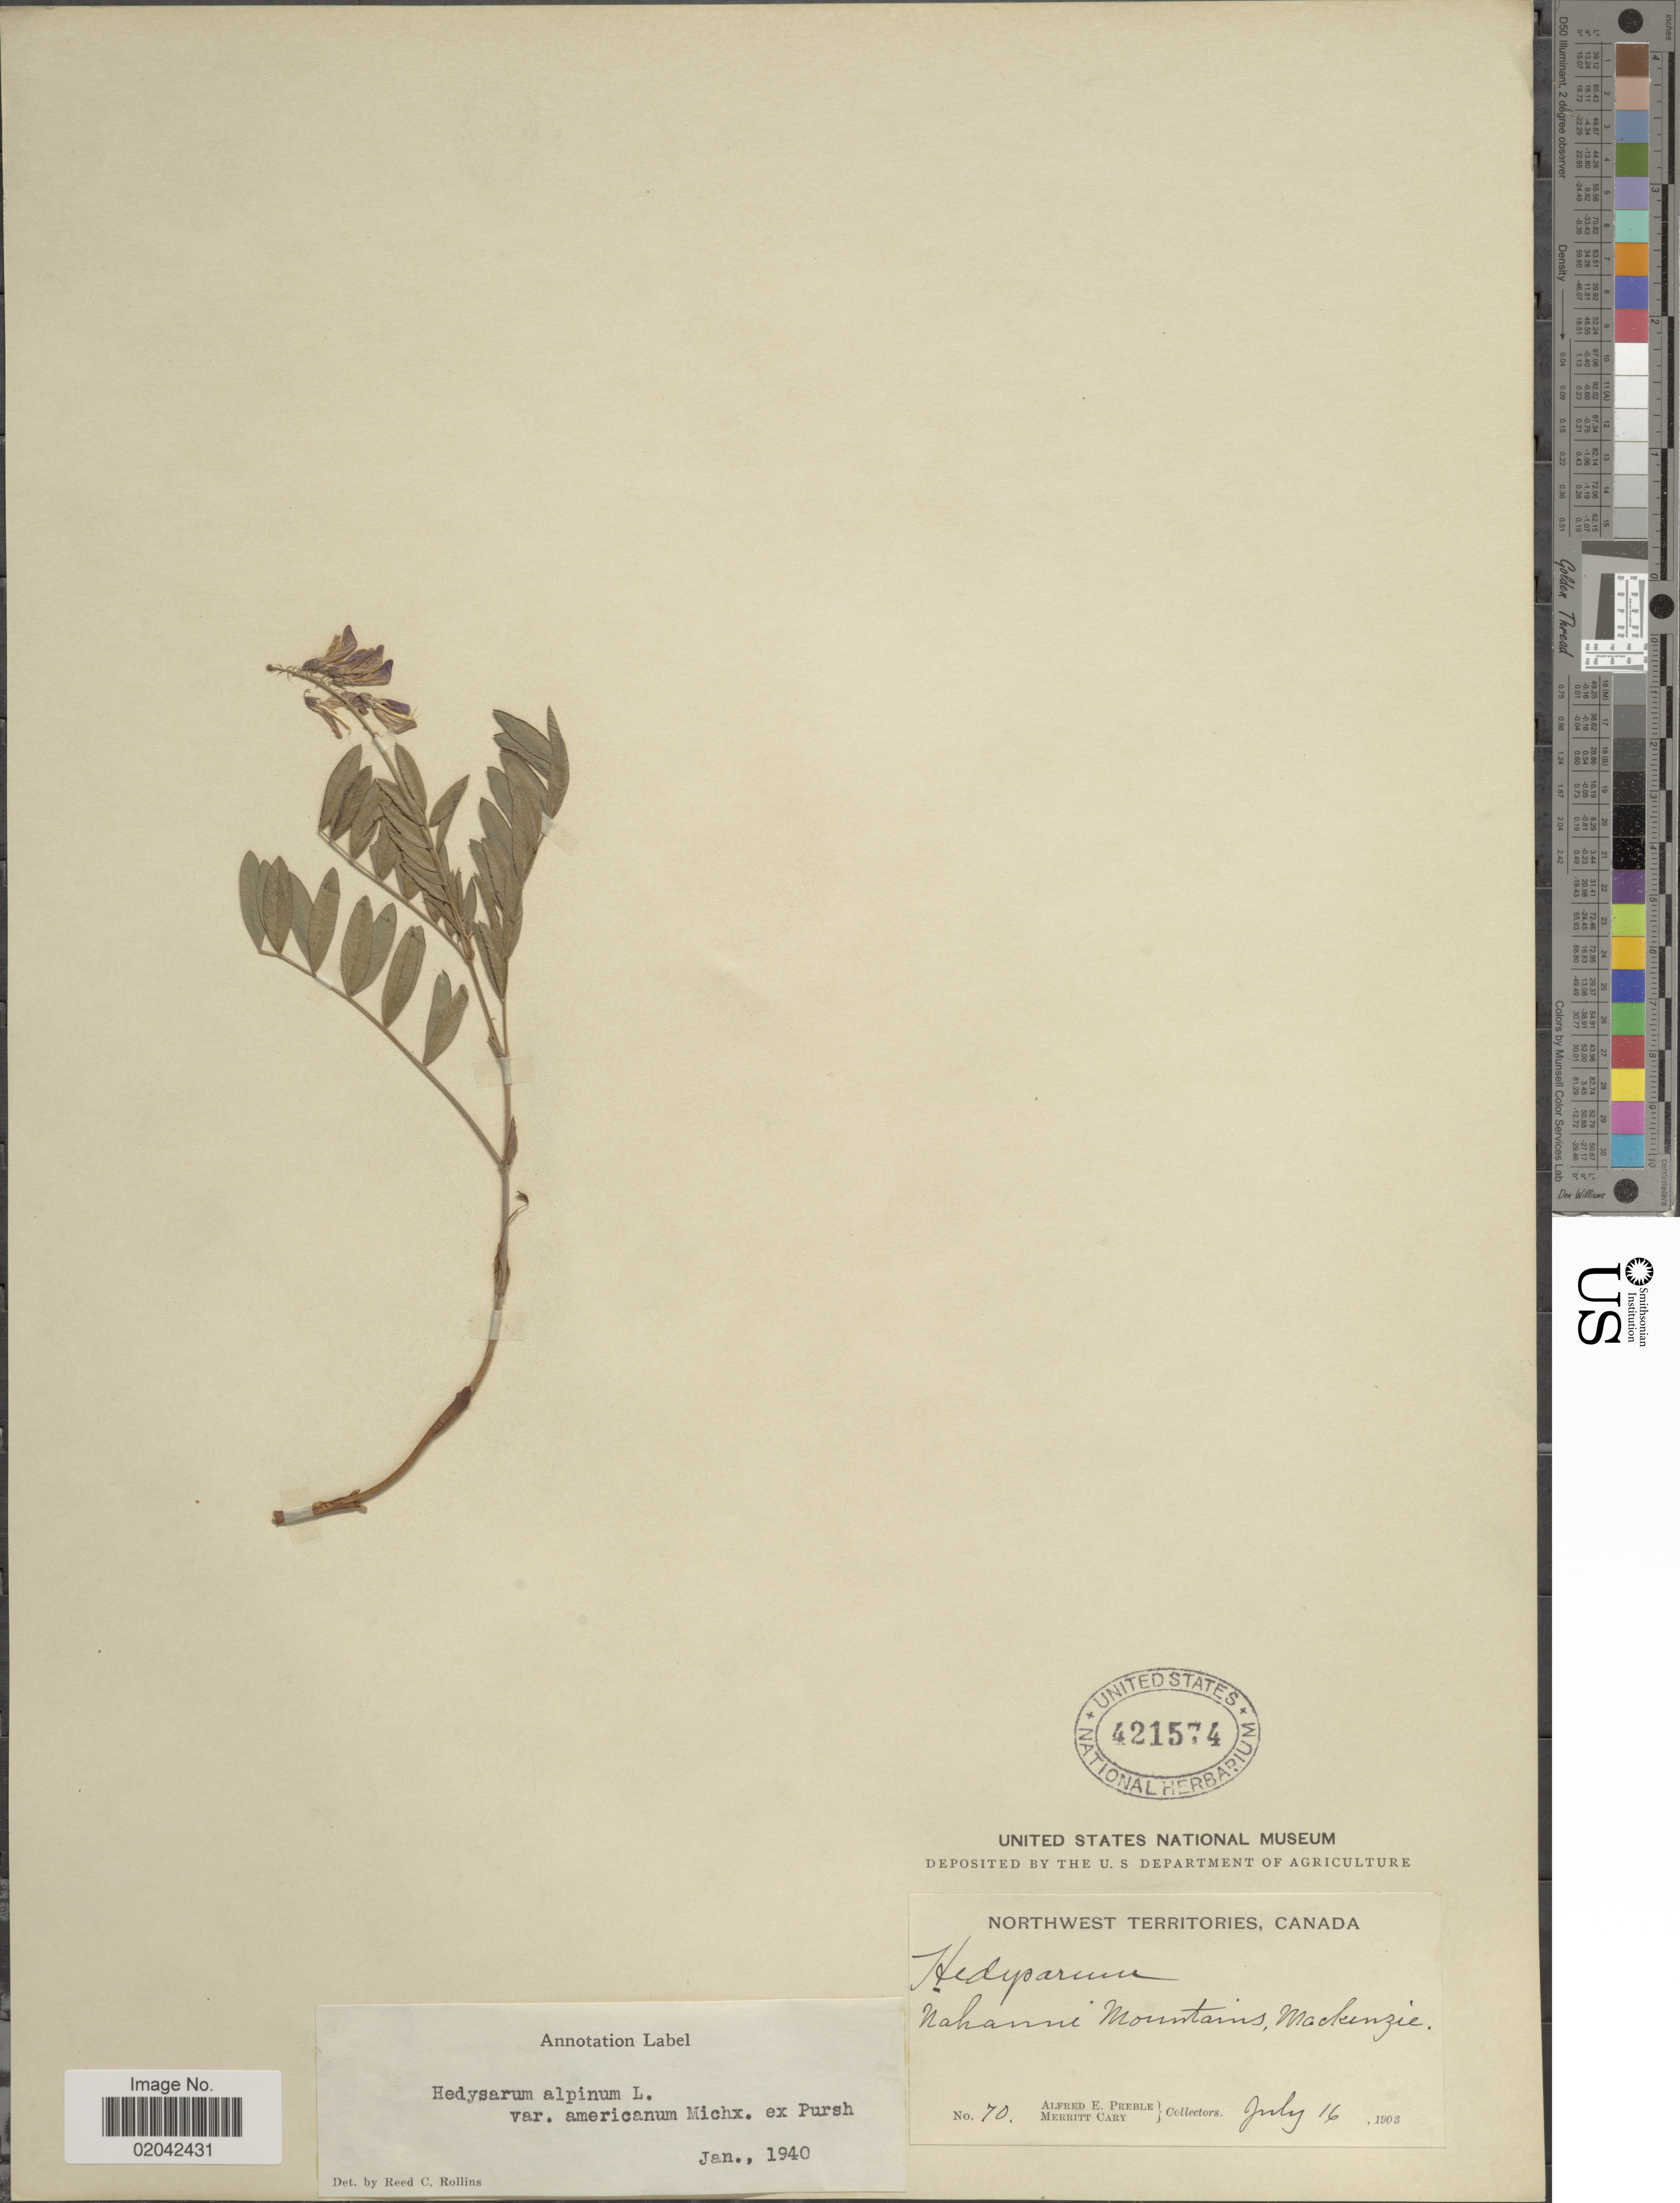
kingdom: Plantae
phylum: Tracheophyta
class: Magnoliopsida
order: Fabales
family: Fabaceae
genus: Hedysarum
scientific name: Hedysarum alpinum var. americanum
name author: Michx. ex Pursh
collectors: A. Preble & M. Cary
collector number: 70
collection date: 1903-07-16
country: Canada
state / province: Northwest Territories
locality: Nahanni Mountains, Mackenzie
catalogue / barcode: US 421574